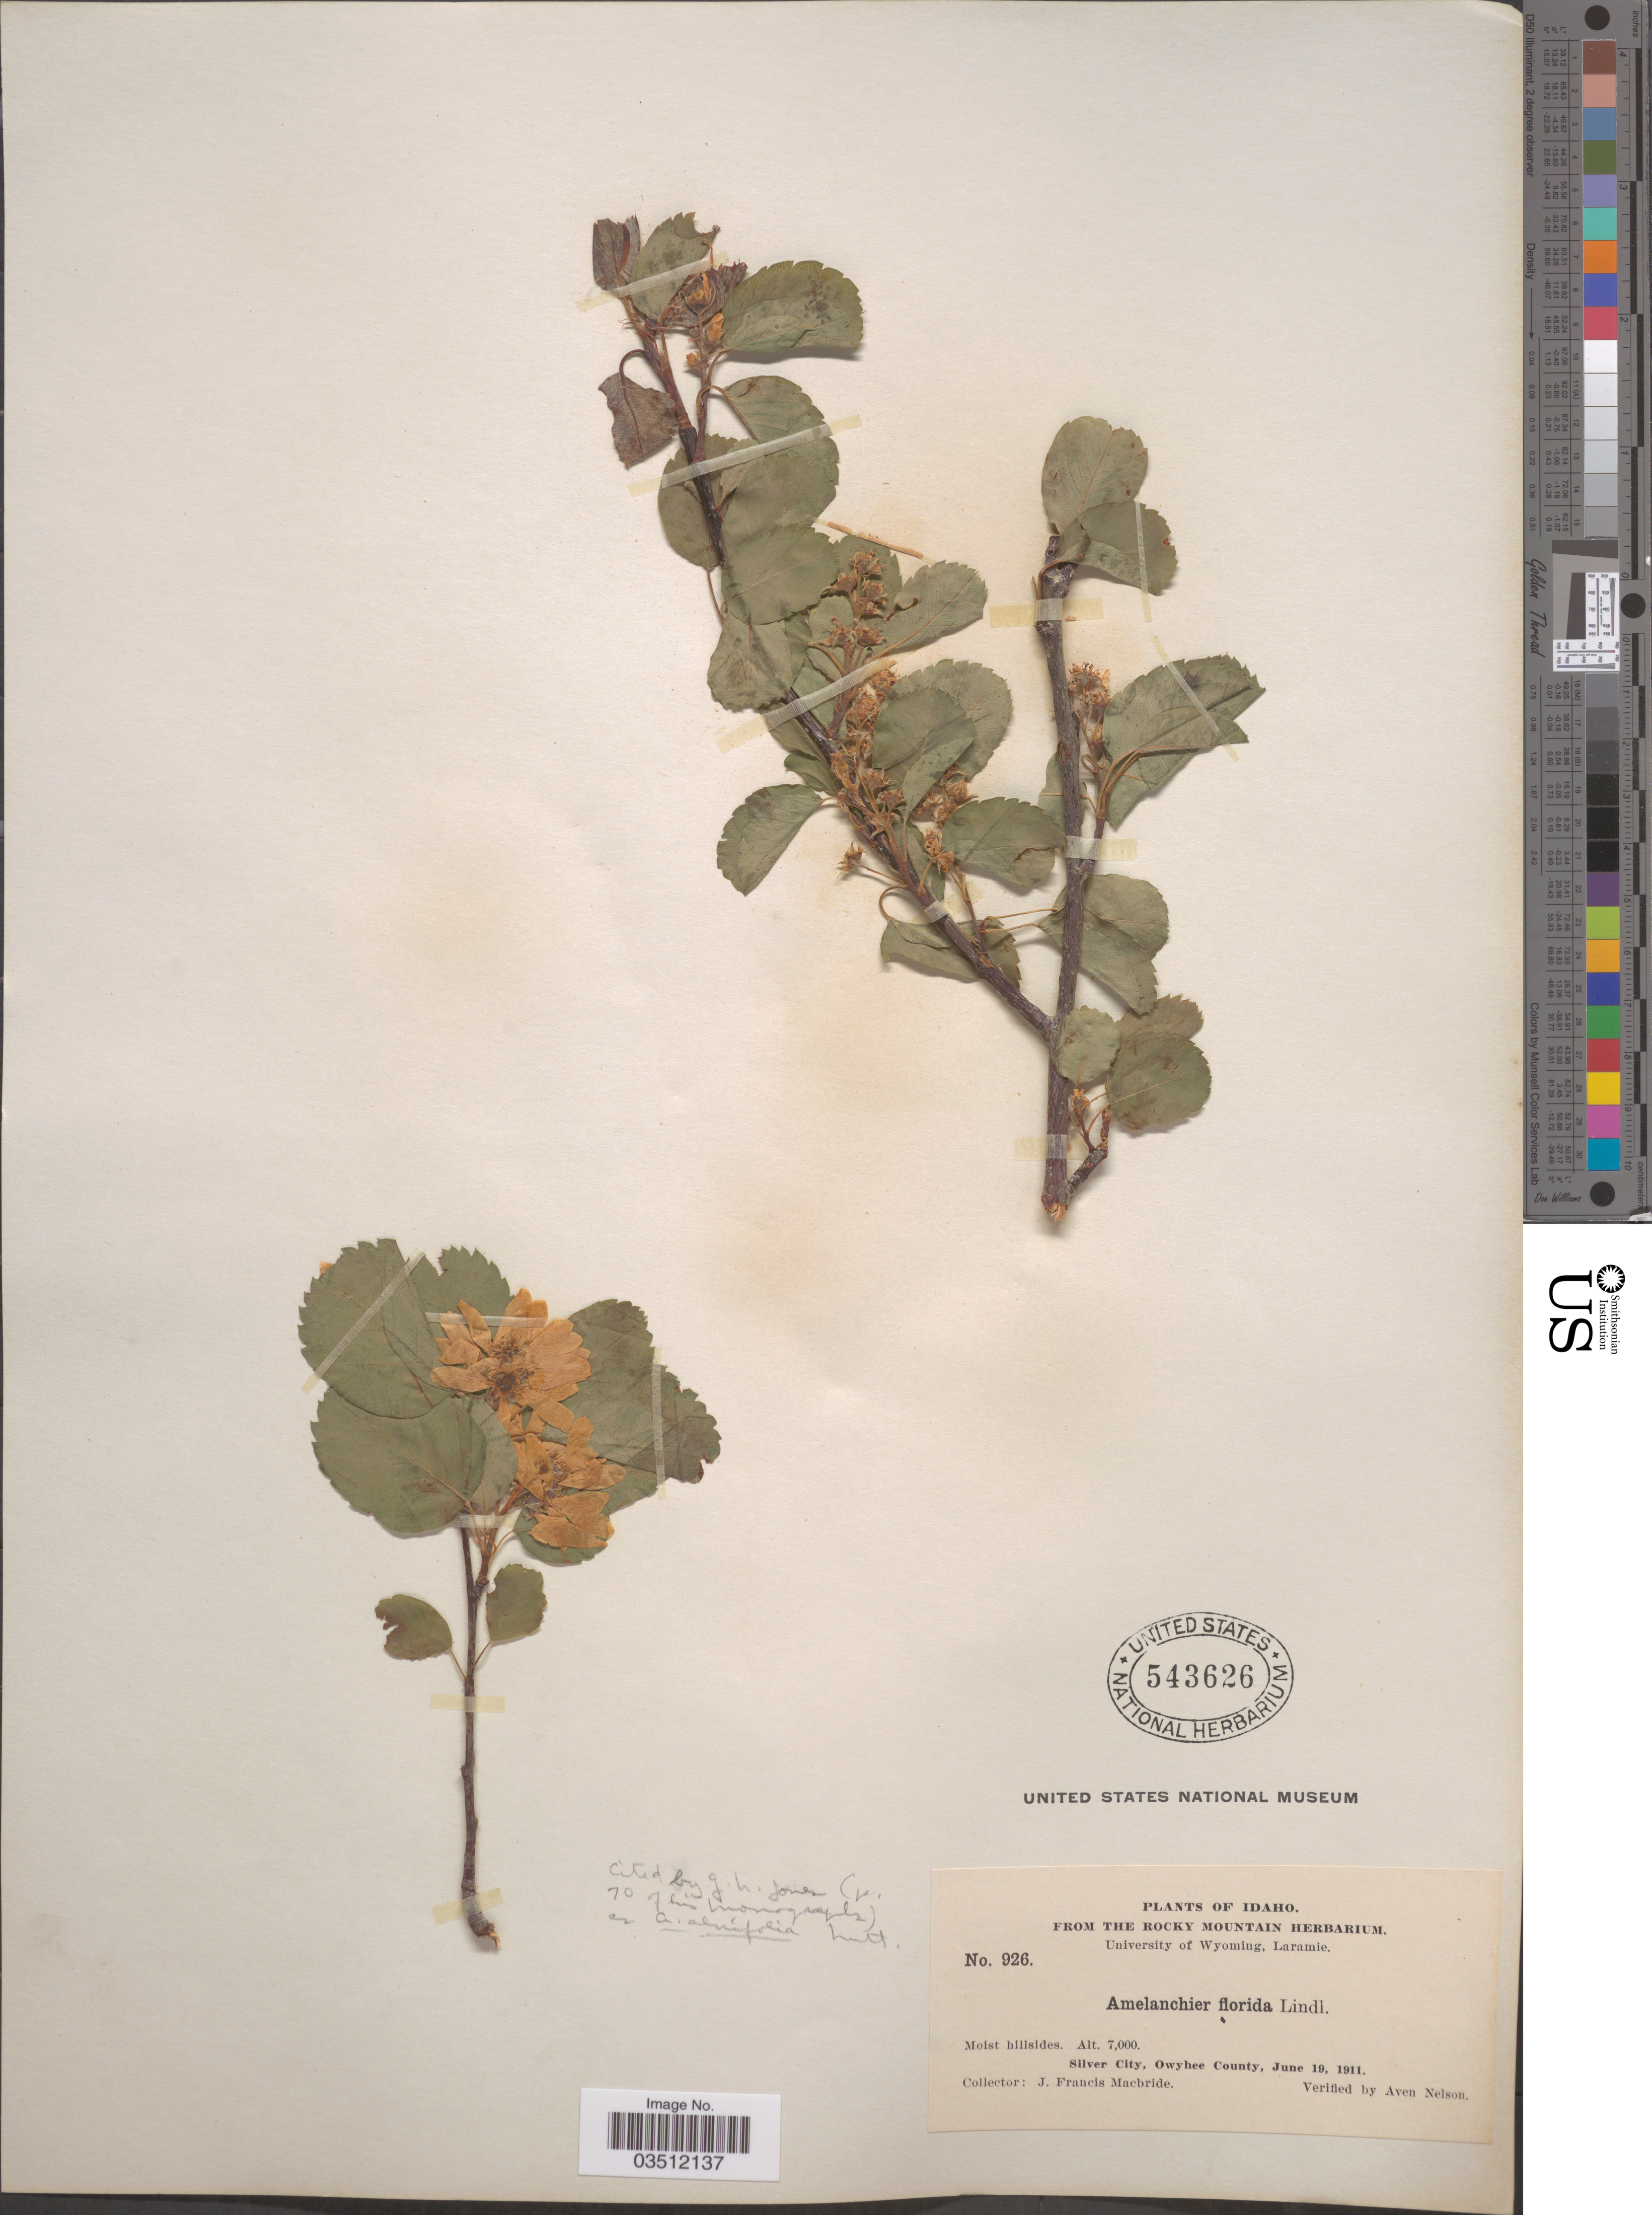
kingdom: Plantae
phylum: Tracheophyta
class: Magnoliopsida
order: Rosales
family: Rosaceae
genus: Amelanchier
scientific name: Amelanchier florida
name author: Lindl.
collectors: J. F. Macbride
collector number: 926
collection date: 1911-06-19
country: United States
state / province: Idaho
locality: Silver City, Owyhee County.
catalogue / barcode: US 543626